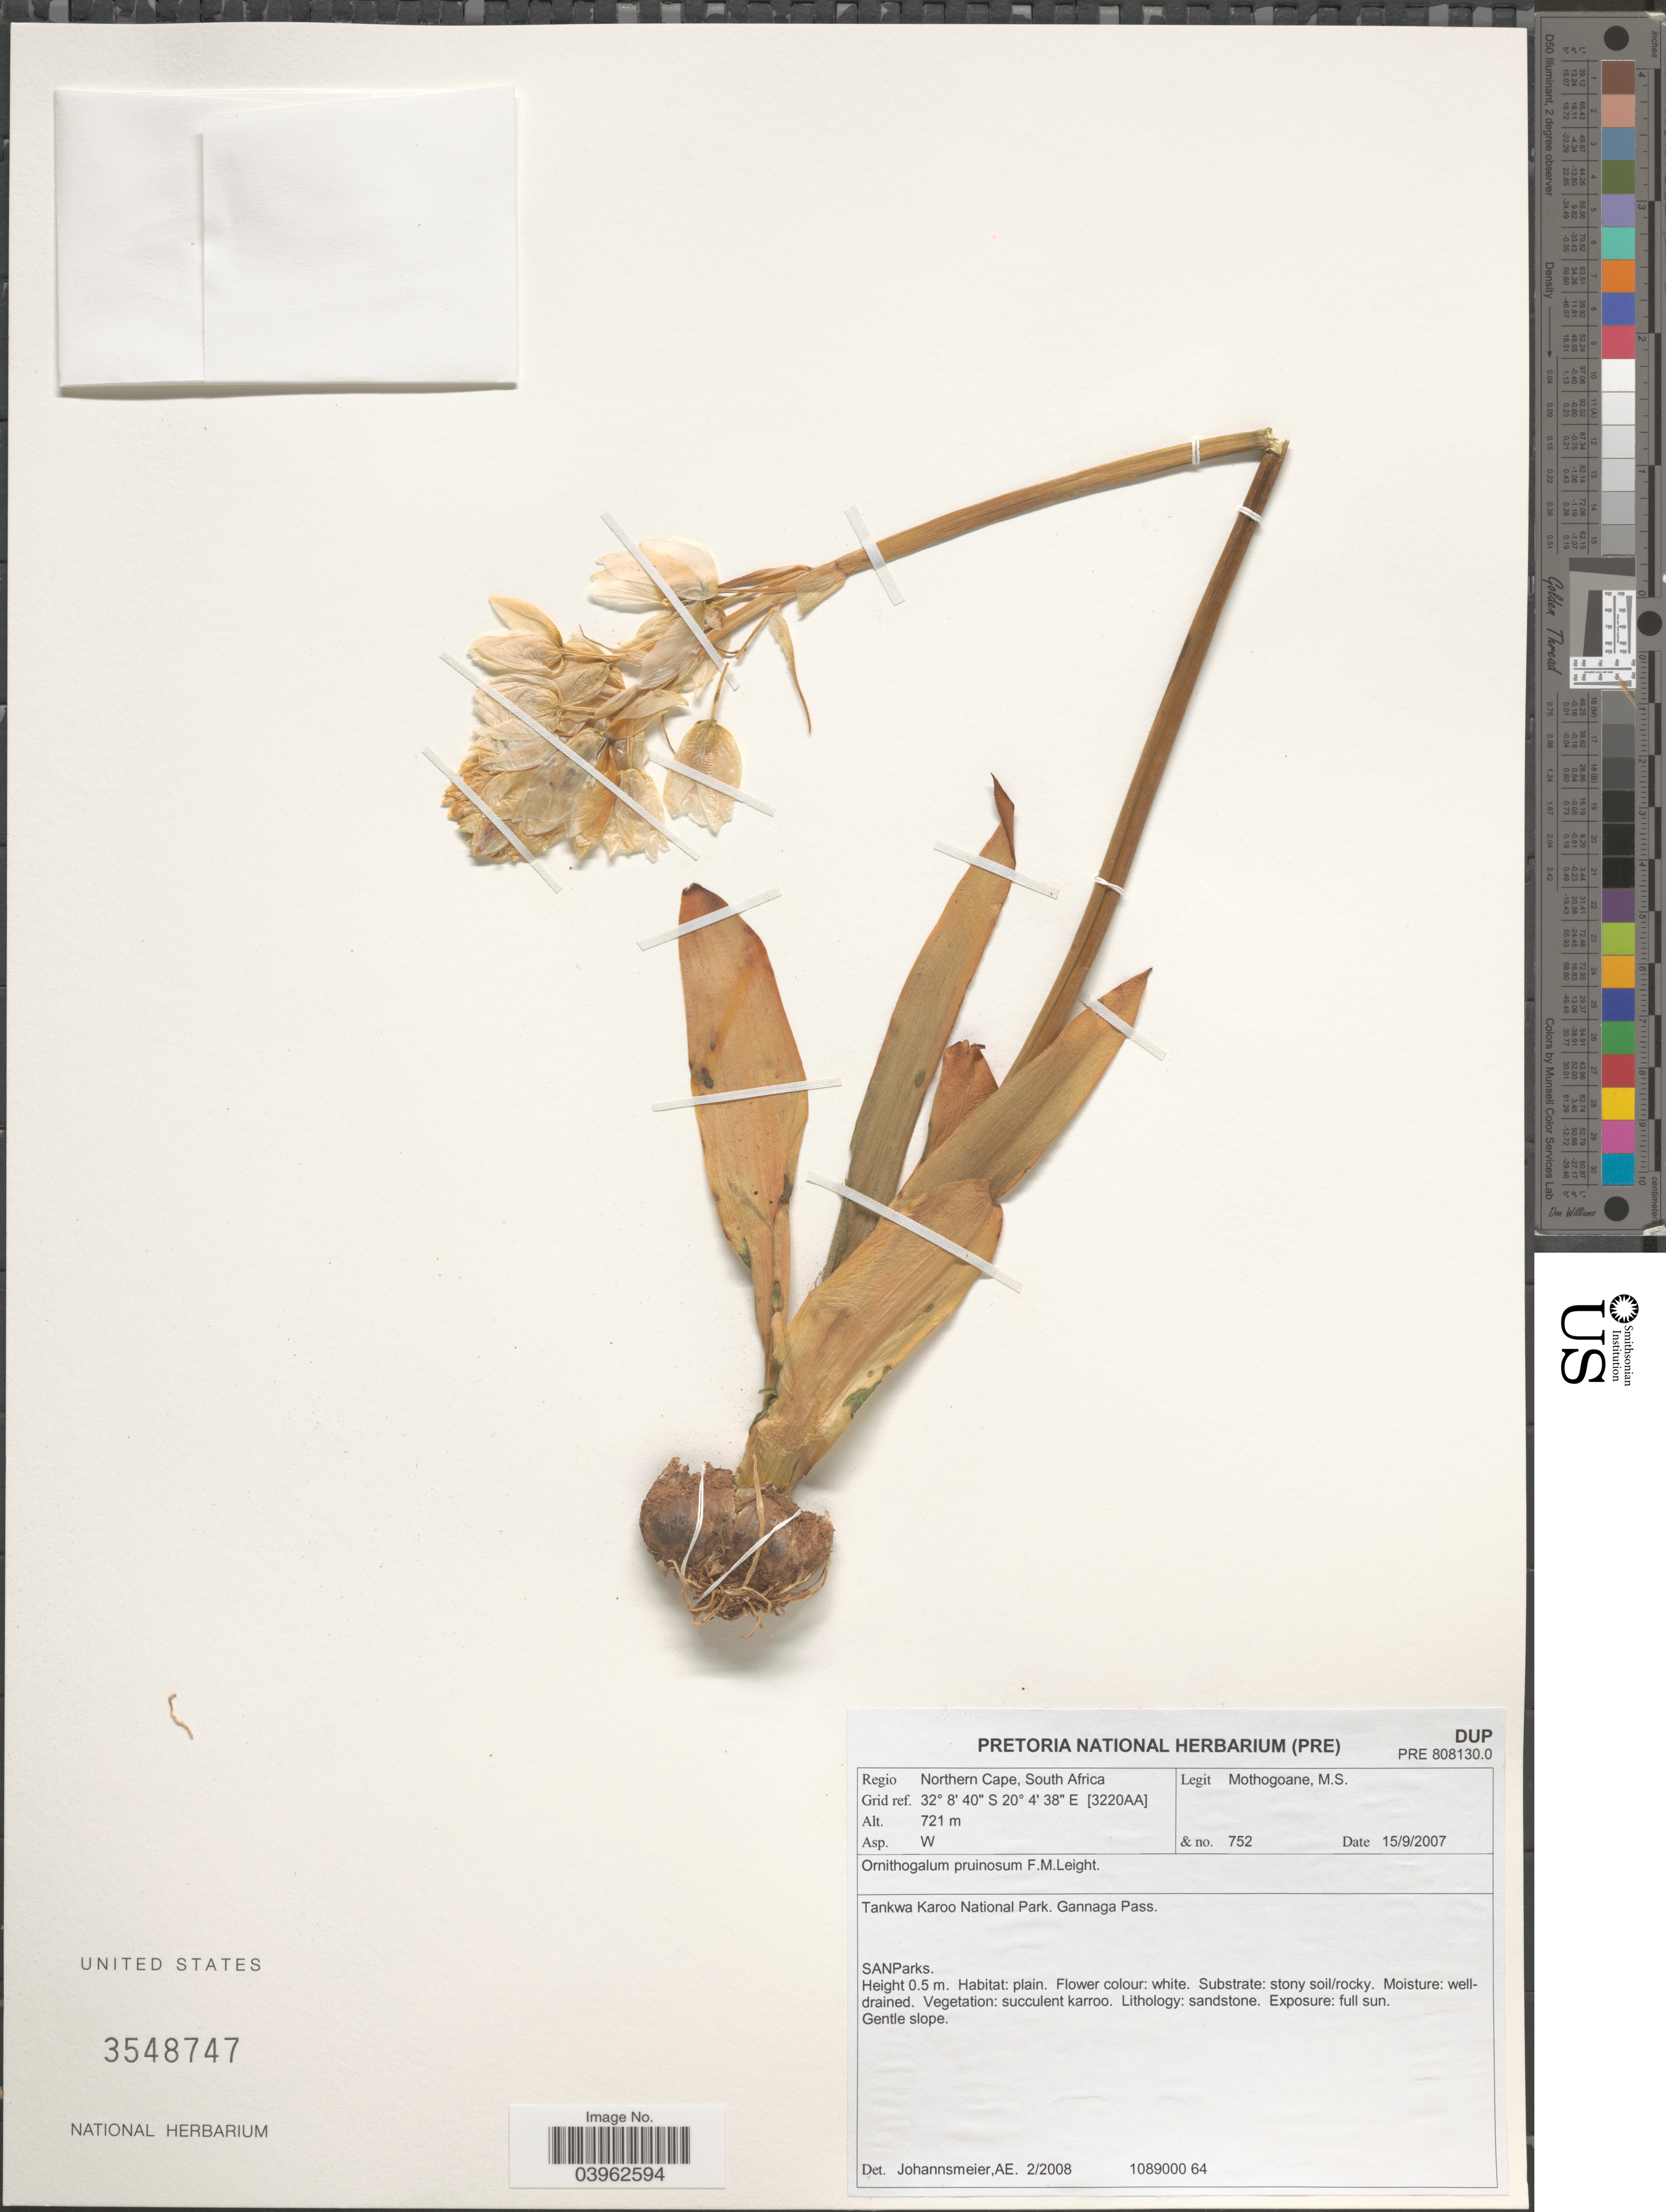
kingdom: Plantae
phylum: Tracheophyta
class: Liliopsida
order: Asparagales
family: Asparagaceae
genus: Ornithogalum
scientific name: Ornithogalum pruinosum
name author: F.M. Leight.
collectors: M. Mothogoane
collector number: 752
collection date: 2007-09-15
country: South Africa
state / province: Northern Cape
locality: Grid ref. 3220AA. Tankwa Karoo National Park. Gannaga Pass.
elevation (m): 721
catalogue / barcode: US 3548747